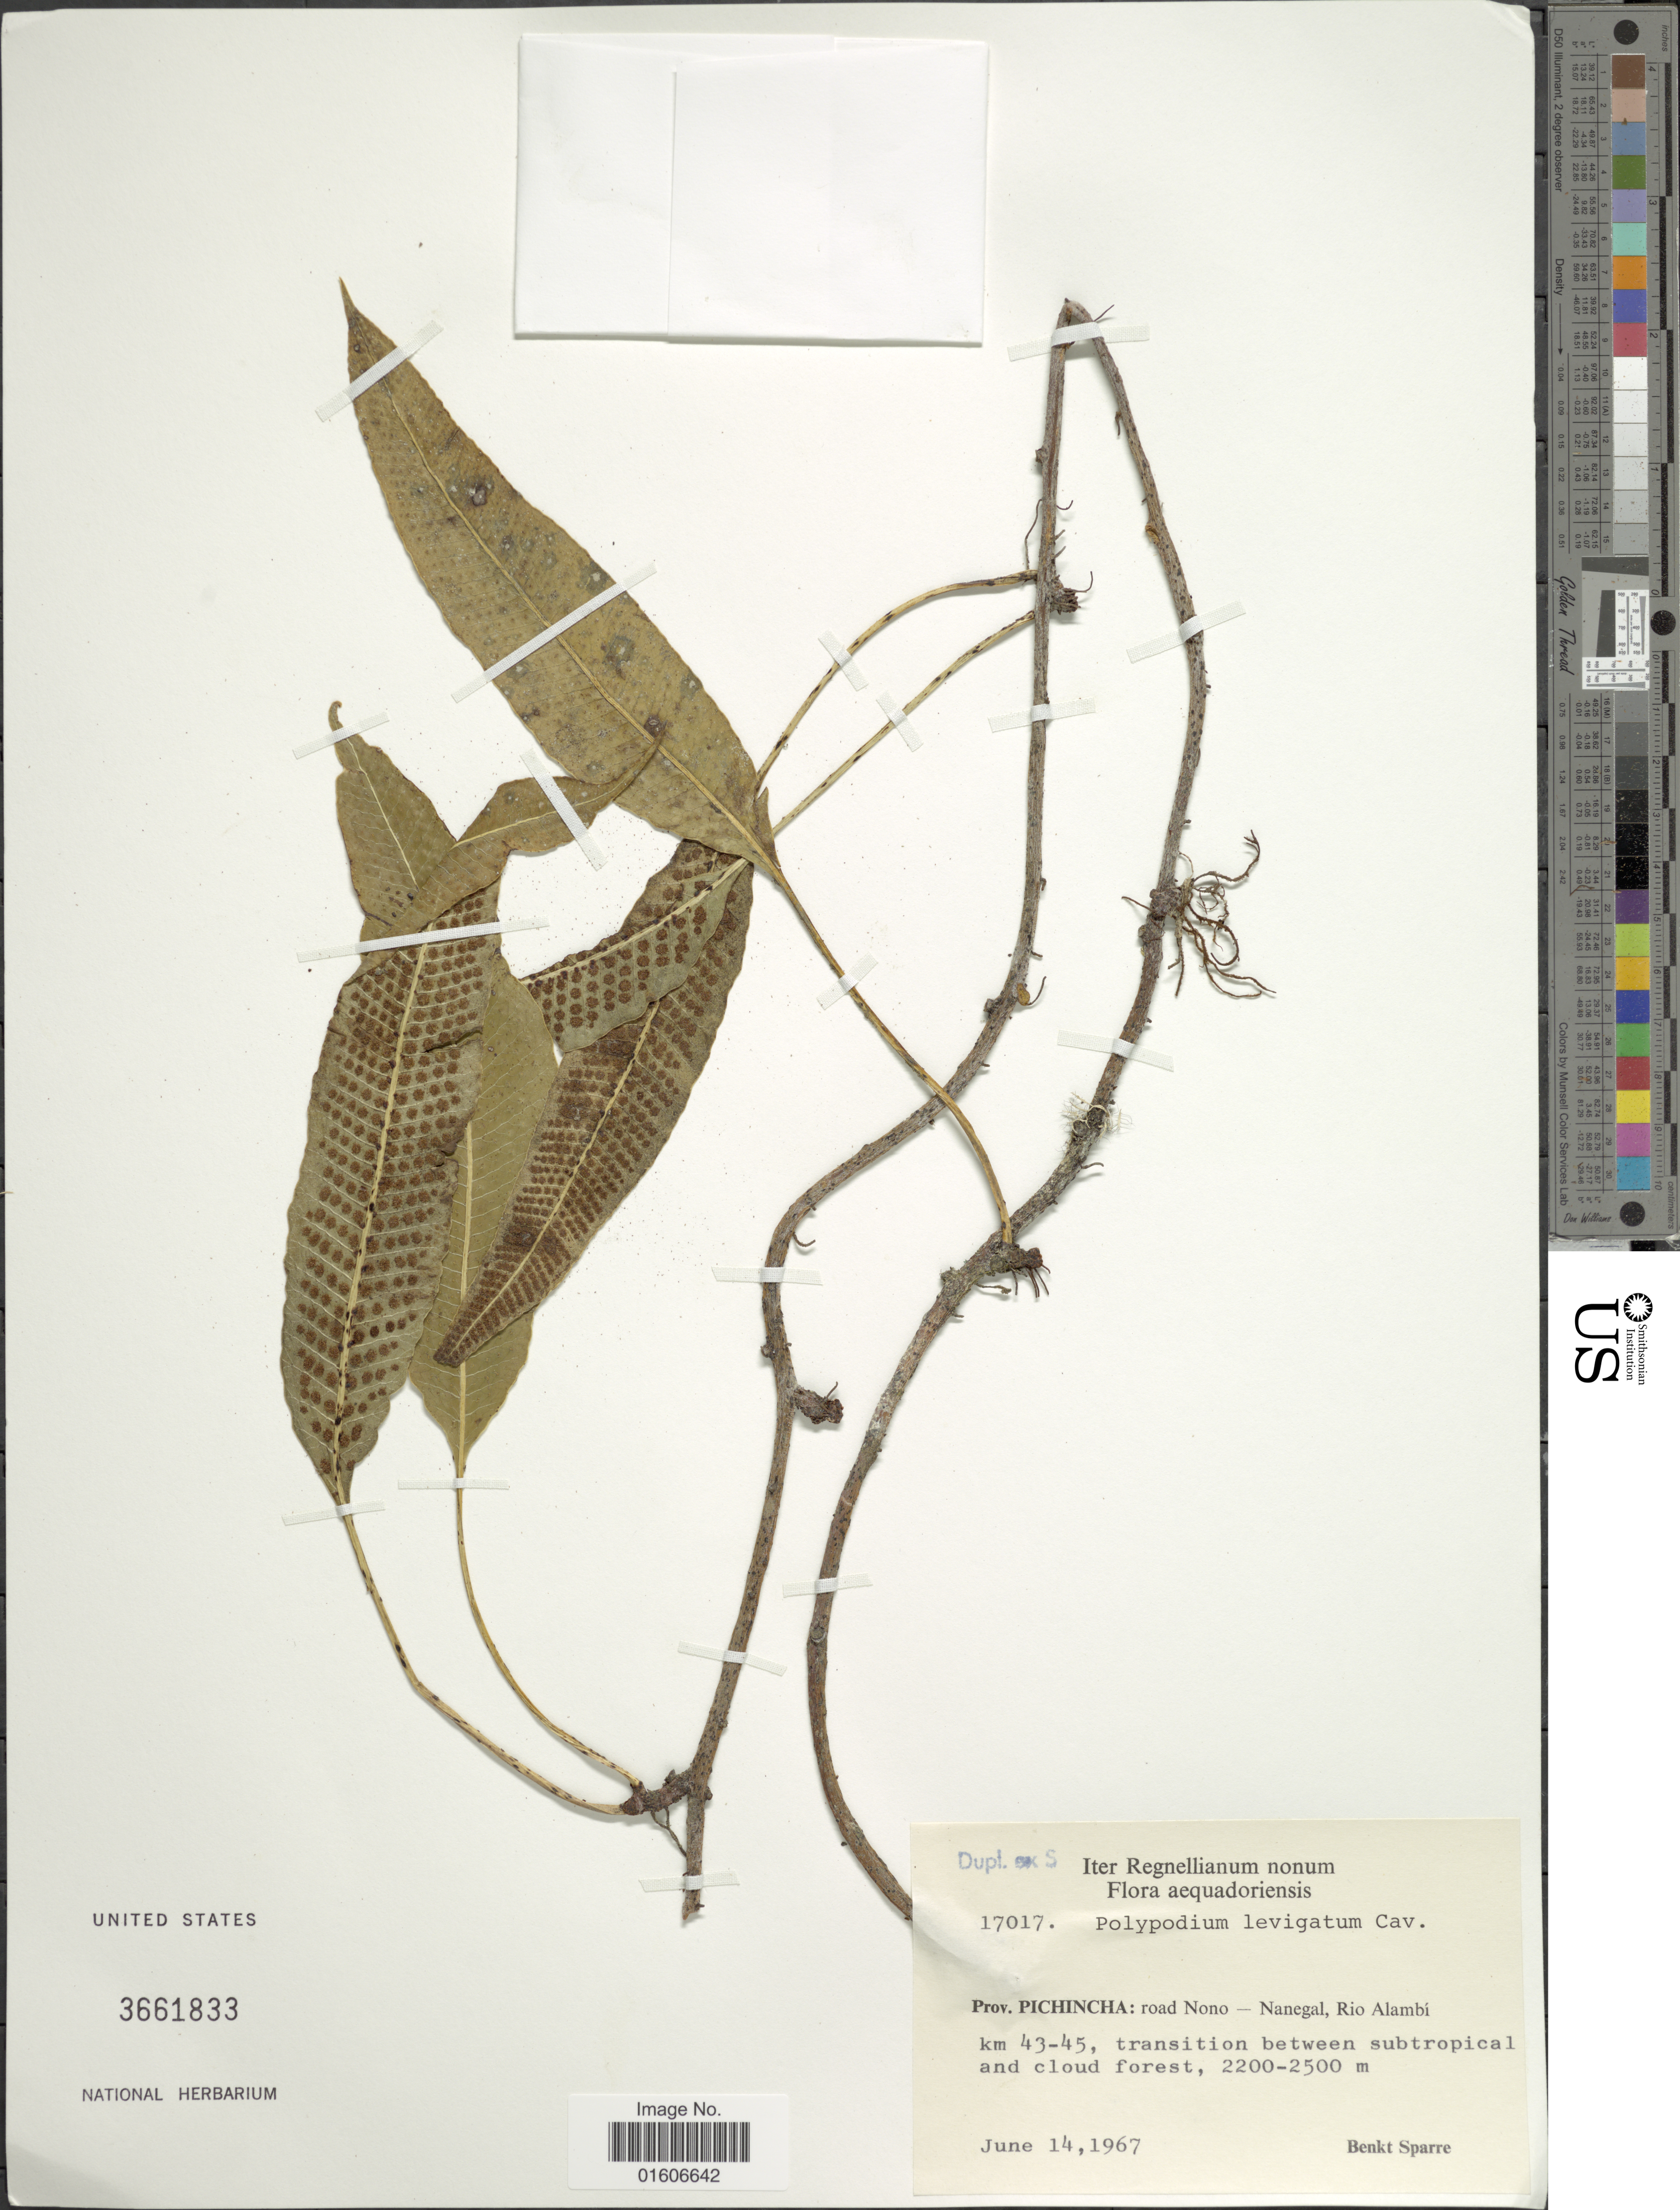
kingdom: Plantae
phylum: Tracheophyta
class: Polypodiopsida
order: Polypodiales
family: Polypodiaceae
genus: Serpocaulon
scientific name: Serpocaulon levigatum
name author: (Cav.) A.R. Sm.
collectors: B. Sparre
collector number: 17017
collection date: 1967-06-14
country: Ecuador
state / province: Pichincha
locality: Prov. Pichincha: road Nono - Nanegal, Rio Alambi km 43-45, transition between subtropical and cloud forest.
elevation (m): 2200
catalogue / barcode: US 3661833